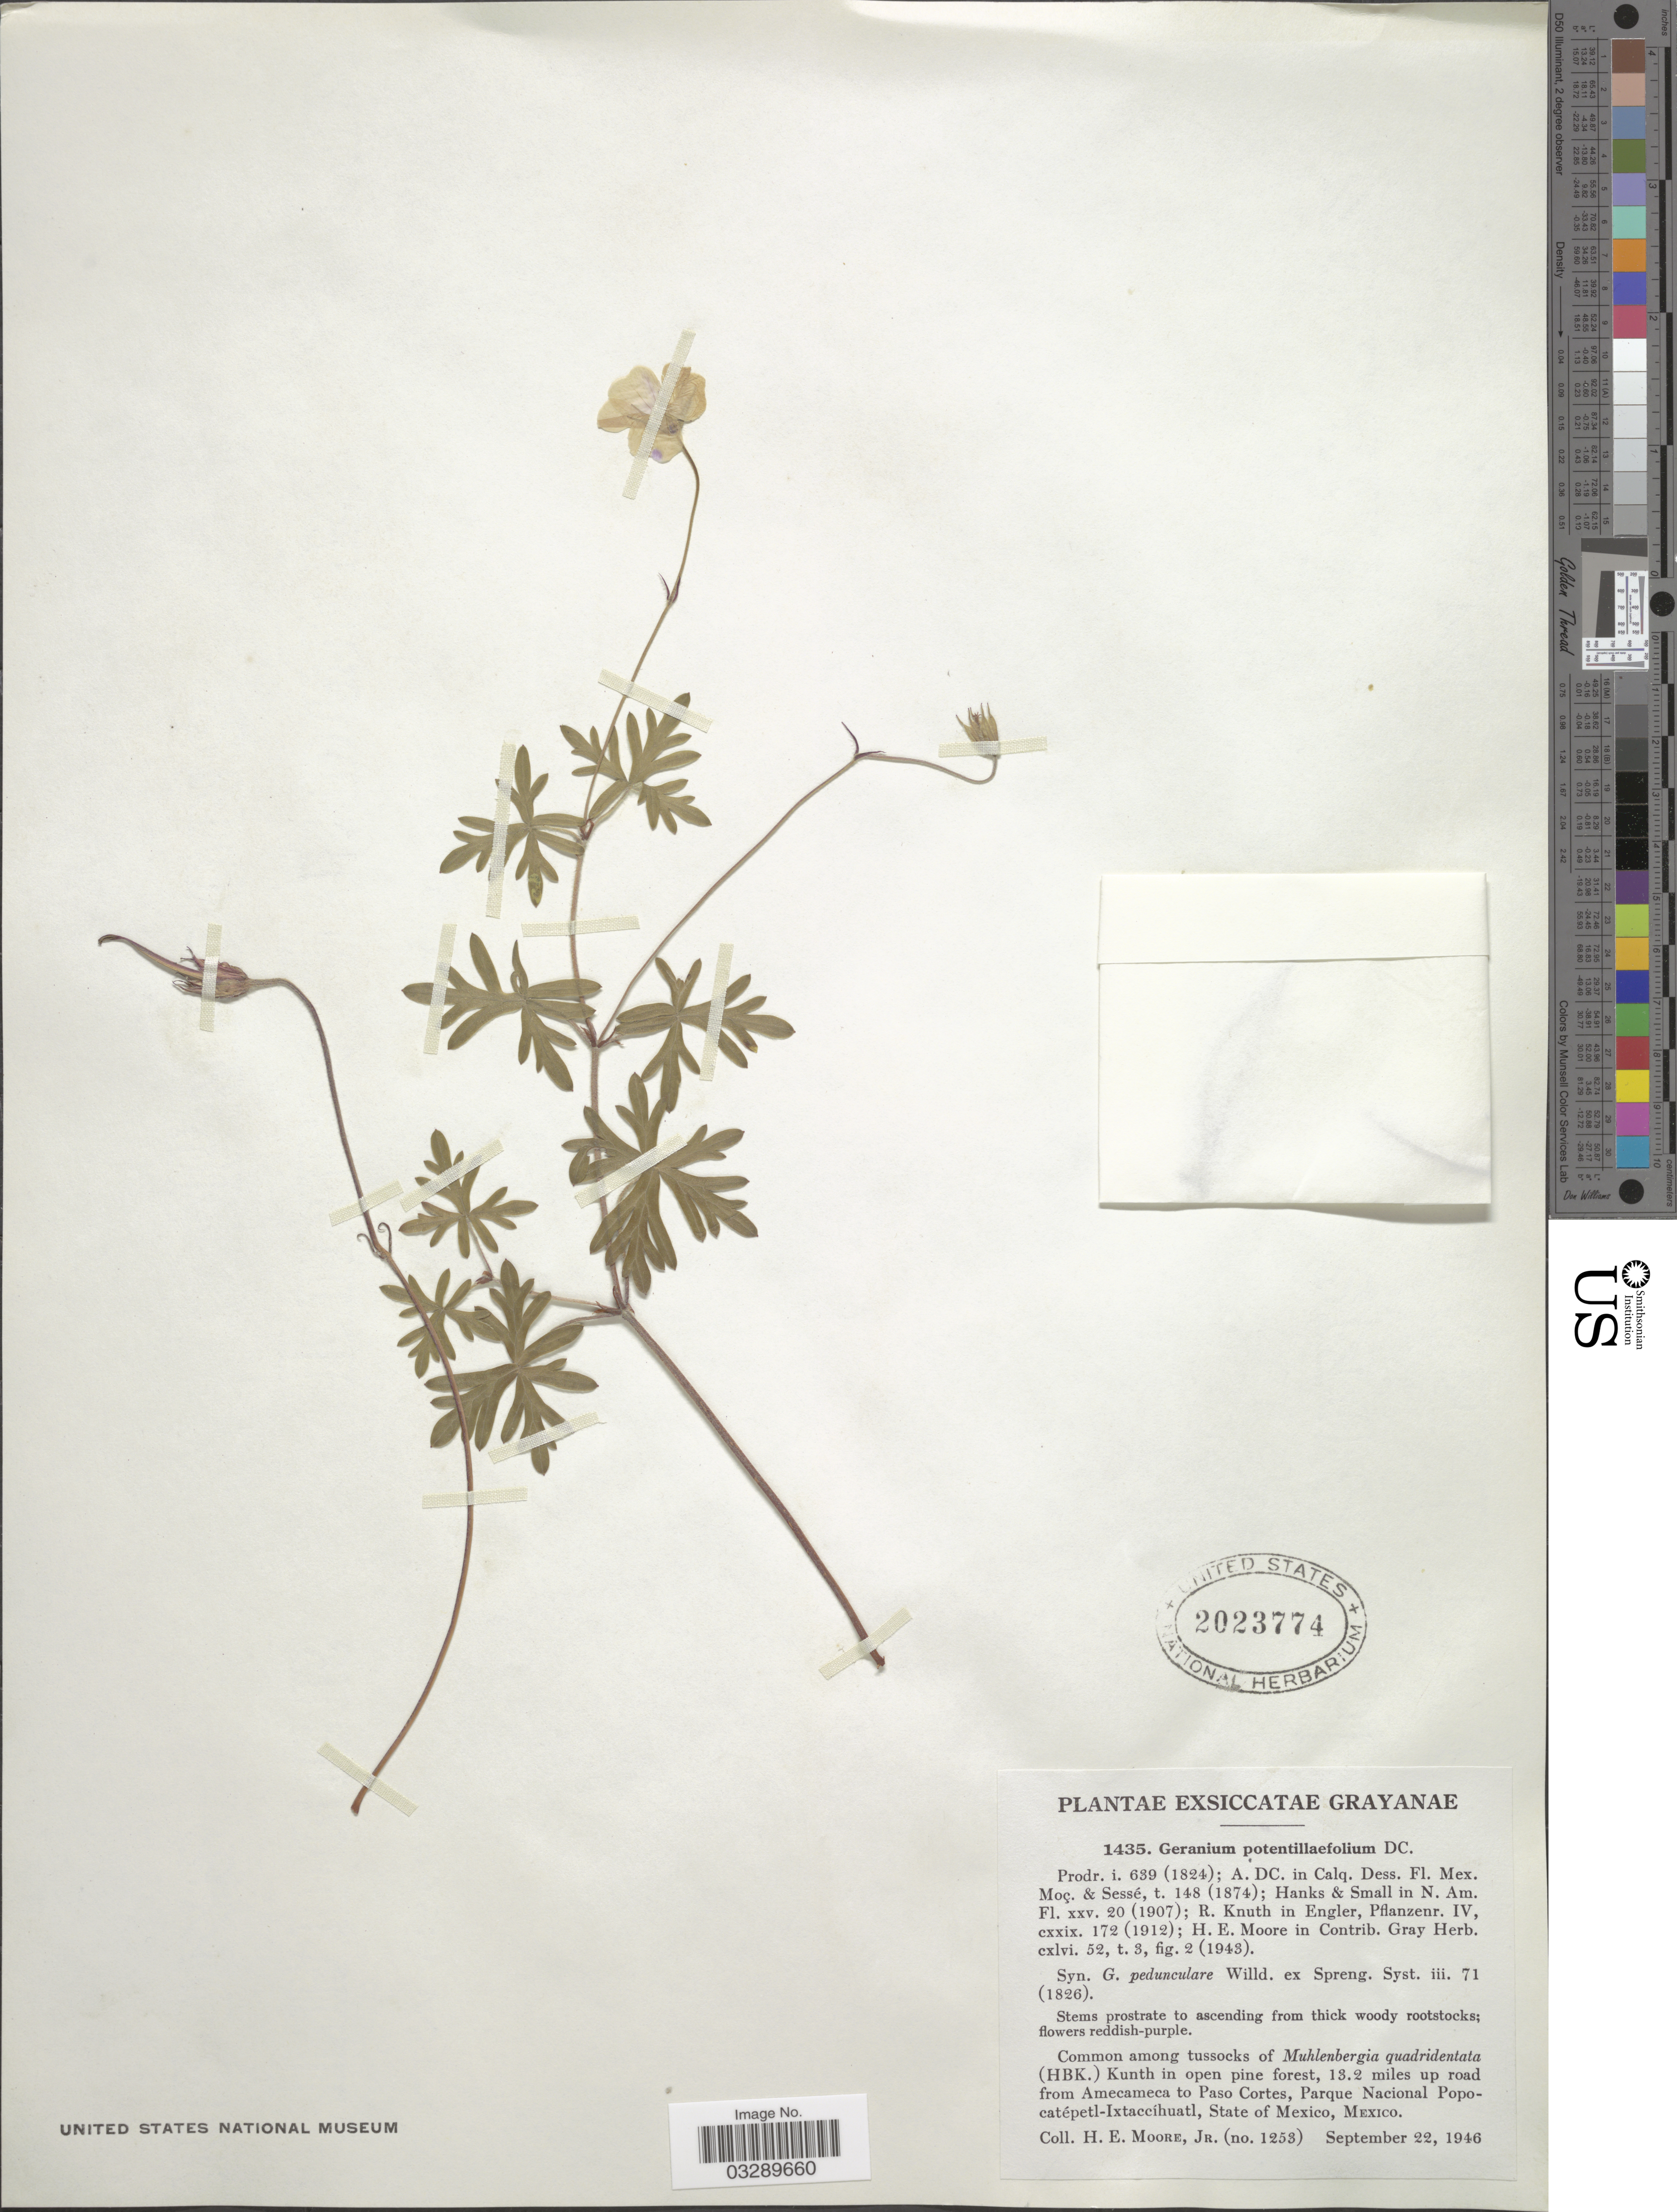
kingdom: Plantae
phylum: Tracheophyta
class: Magnoliopsida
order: Geraniales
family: Geraniaceae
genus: Geranium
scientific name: Geranium pontentillifolium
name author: DC.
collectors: H. Moore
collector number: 1253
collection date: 1946-09-22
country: Mexico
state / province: México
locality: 13.2 miles up road from Amecameca to Paso Cortes, Parque Nacional Popocatépetl-Ixtaccíhuatl.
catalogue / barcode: US 2023774